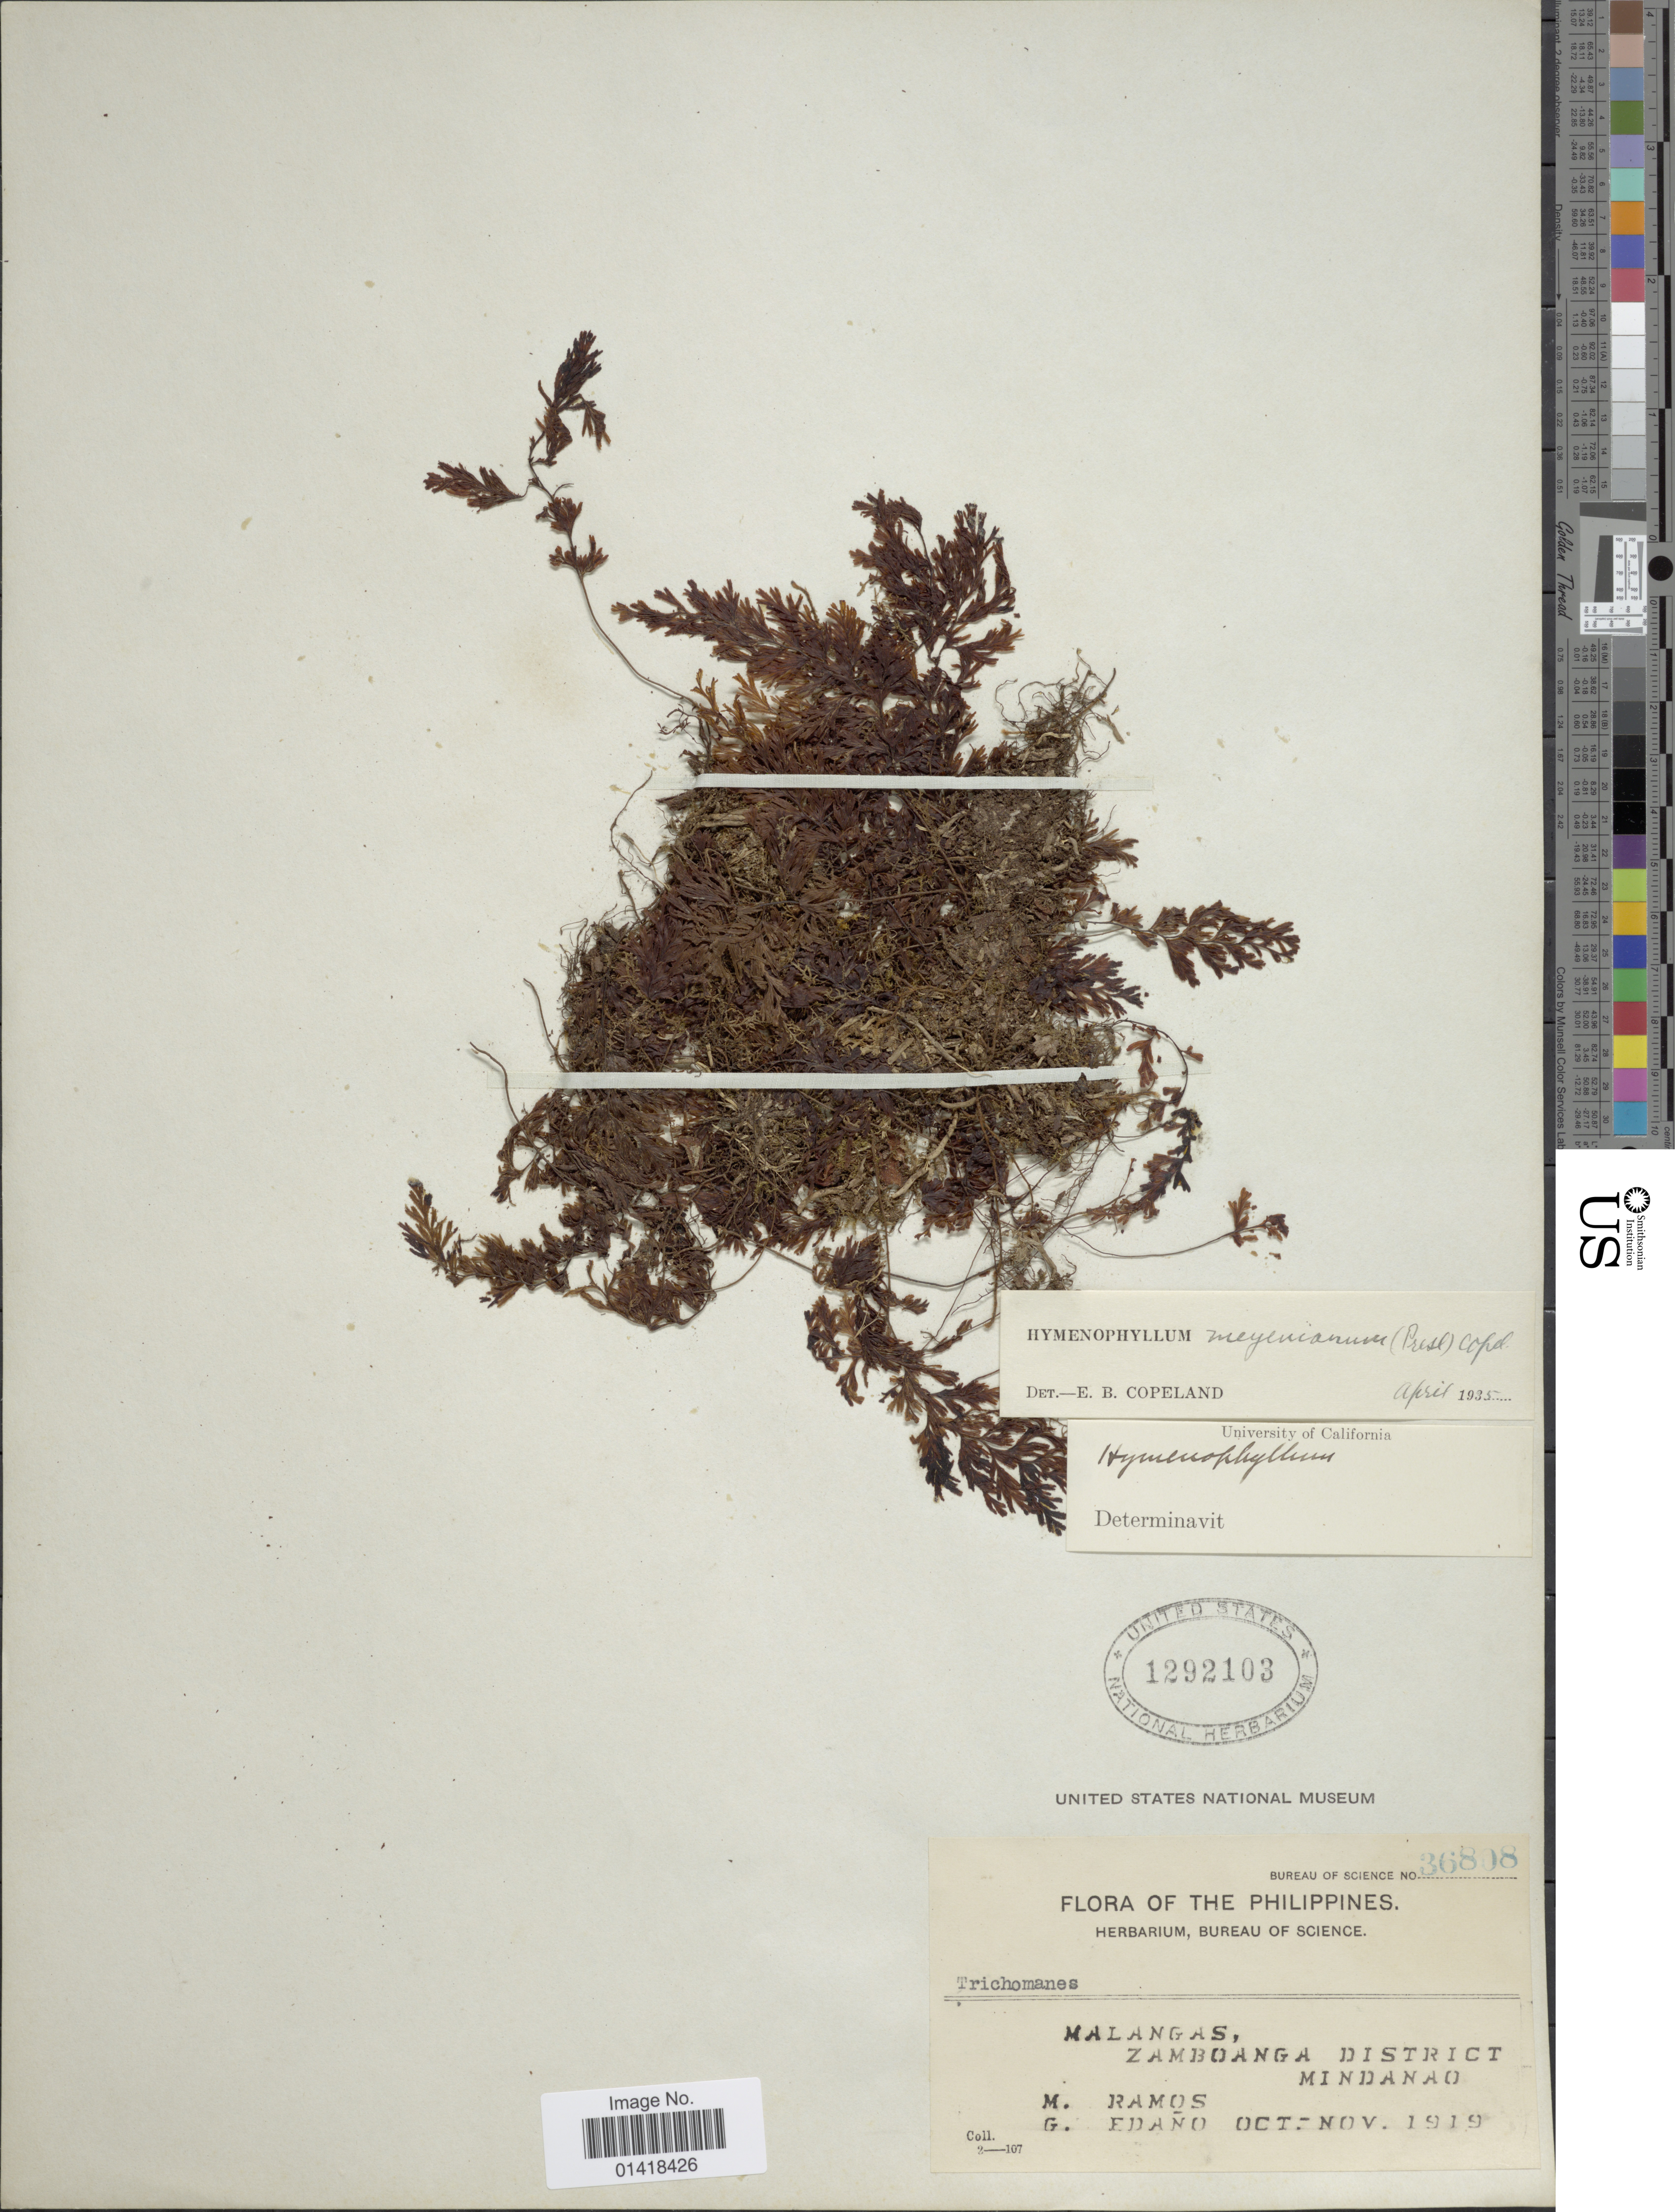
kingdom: Plantae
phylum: Tracheophyta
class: Polypodiopsida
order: Hymenophyllales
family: Hymenophyllaceae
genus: Hymenophyllum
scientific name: Hymenophyllum meyenianum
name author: (C. Presl) Copel.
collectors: M. Ramos & G. Edaño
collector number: Bureau of Science 36808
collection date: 1919-10/1919-11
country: Philippines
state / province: Zamboanga Peninsula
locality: The Philippines. Malangas. Zamboanga District. Mindanao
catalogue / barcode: US 1292103